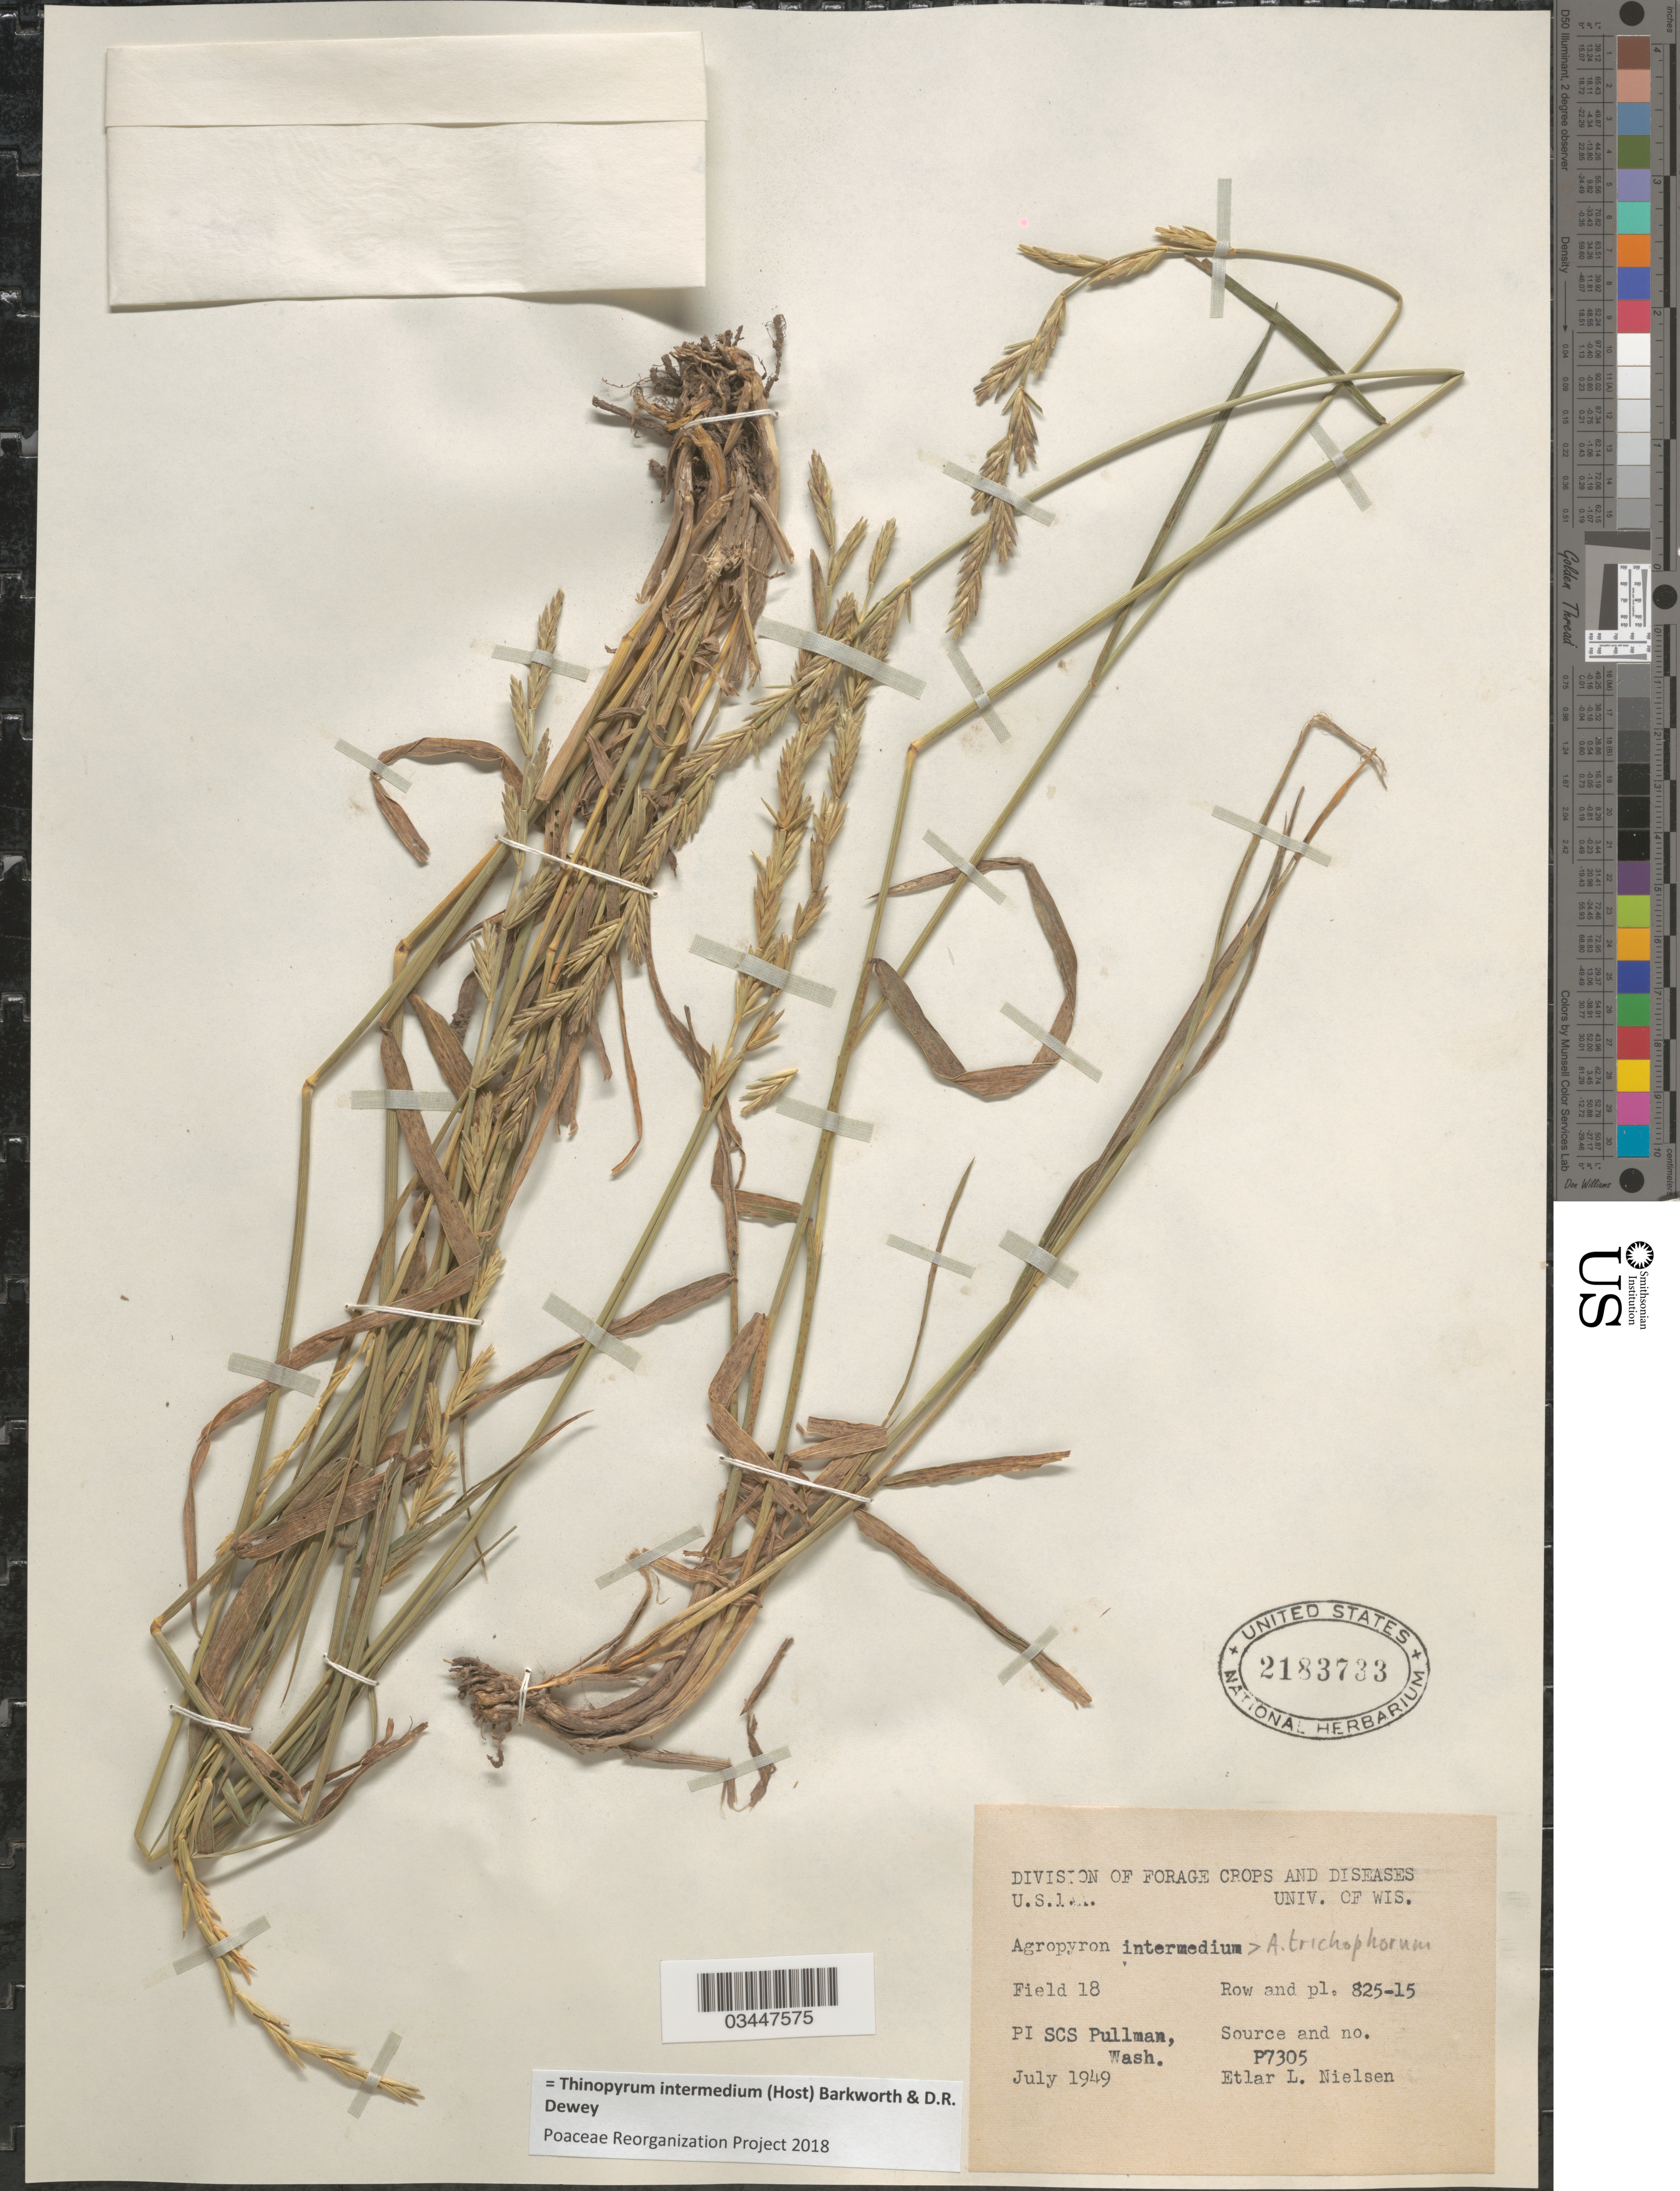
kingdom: Plantae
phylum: Tracheophyta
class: Liliopsida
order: Poales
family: Poaceae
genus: Thinopyrum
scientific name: Thinopyrum intermedium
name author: (Host) Barkworth & Dewey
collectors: E. L. Nielsen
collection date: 1949-07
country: United States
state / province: Washington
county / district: Whitman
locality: Field 18. Row and pl. 825-15. SCS Pullman.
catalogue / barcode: US 2183733